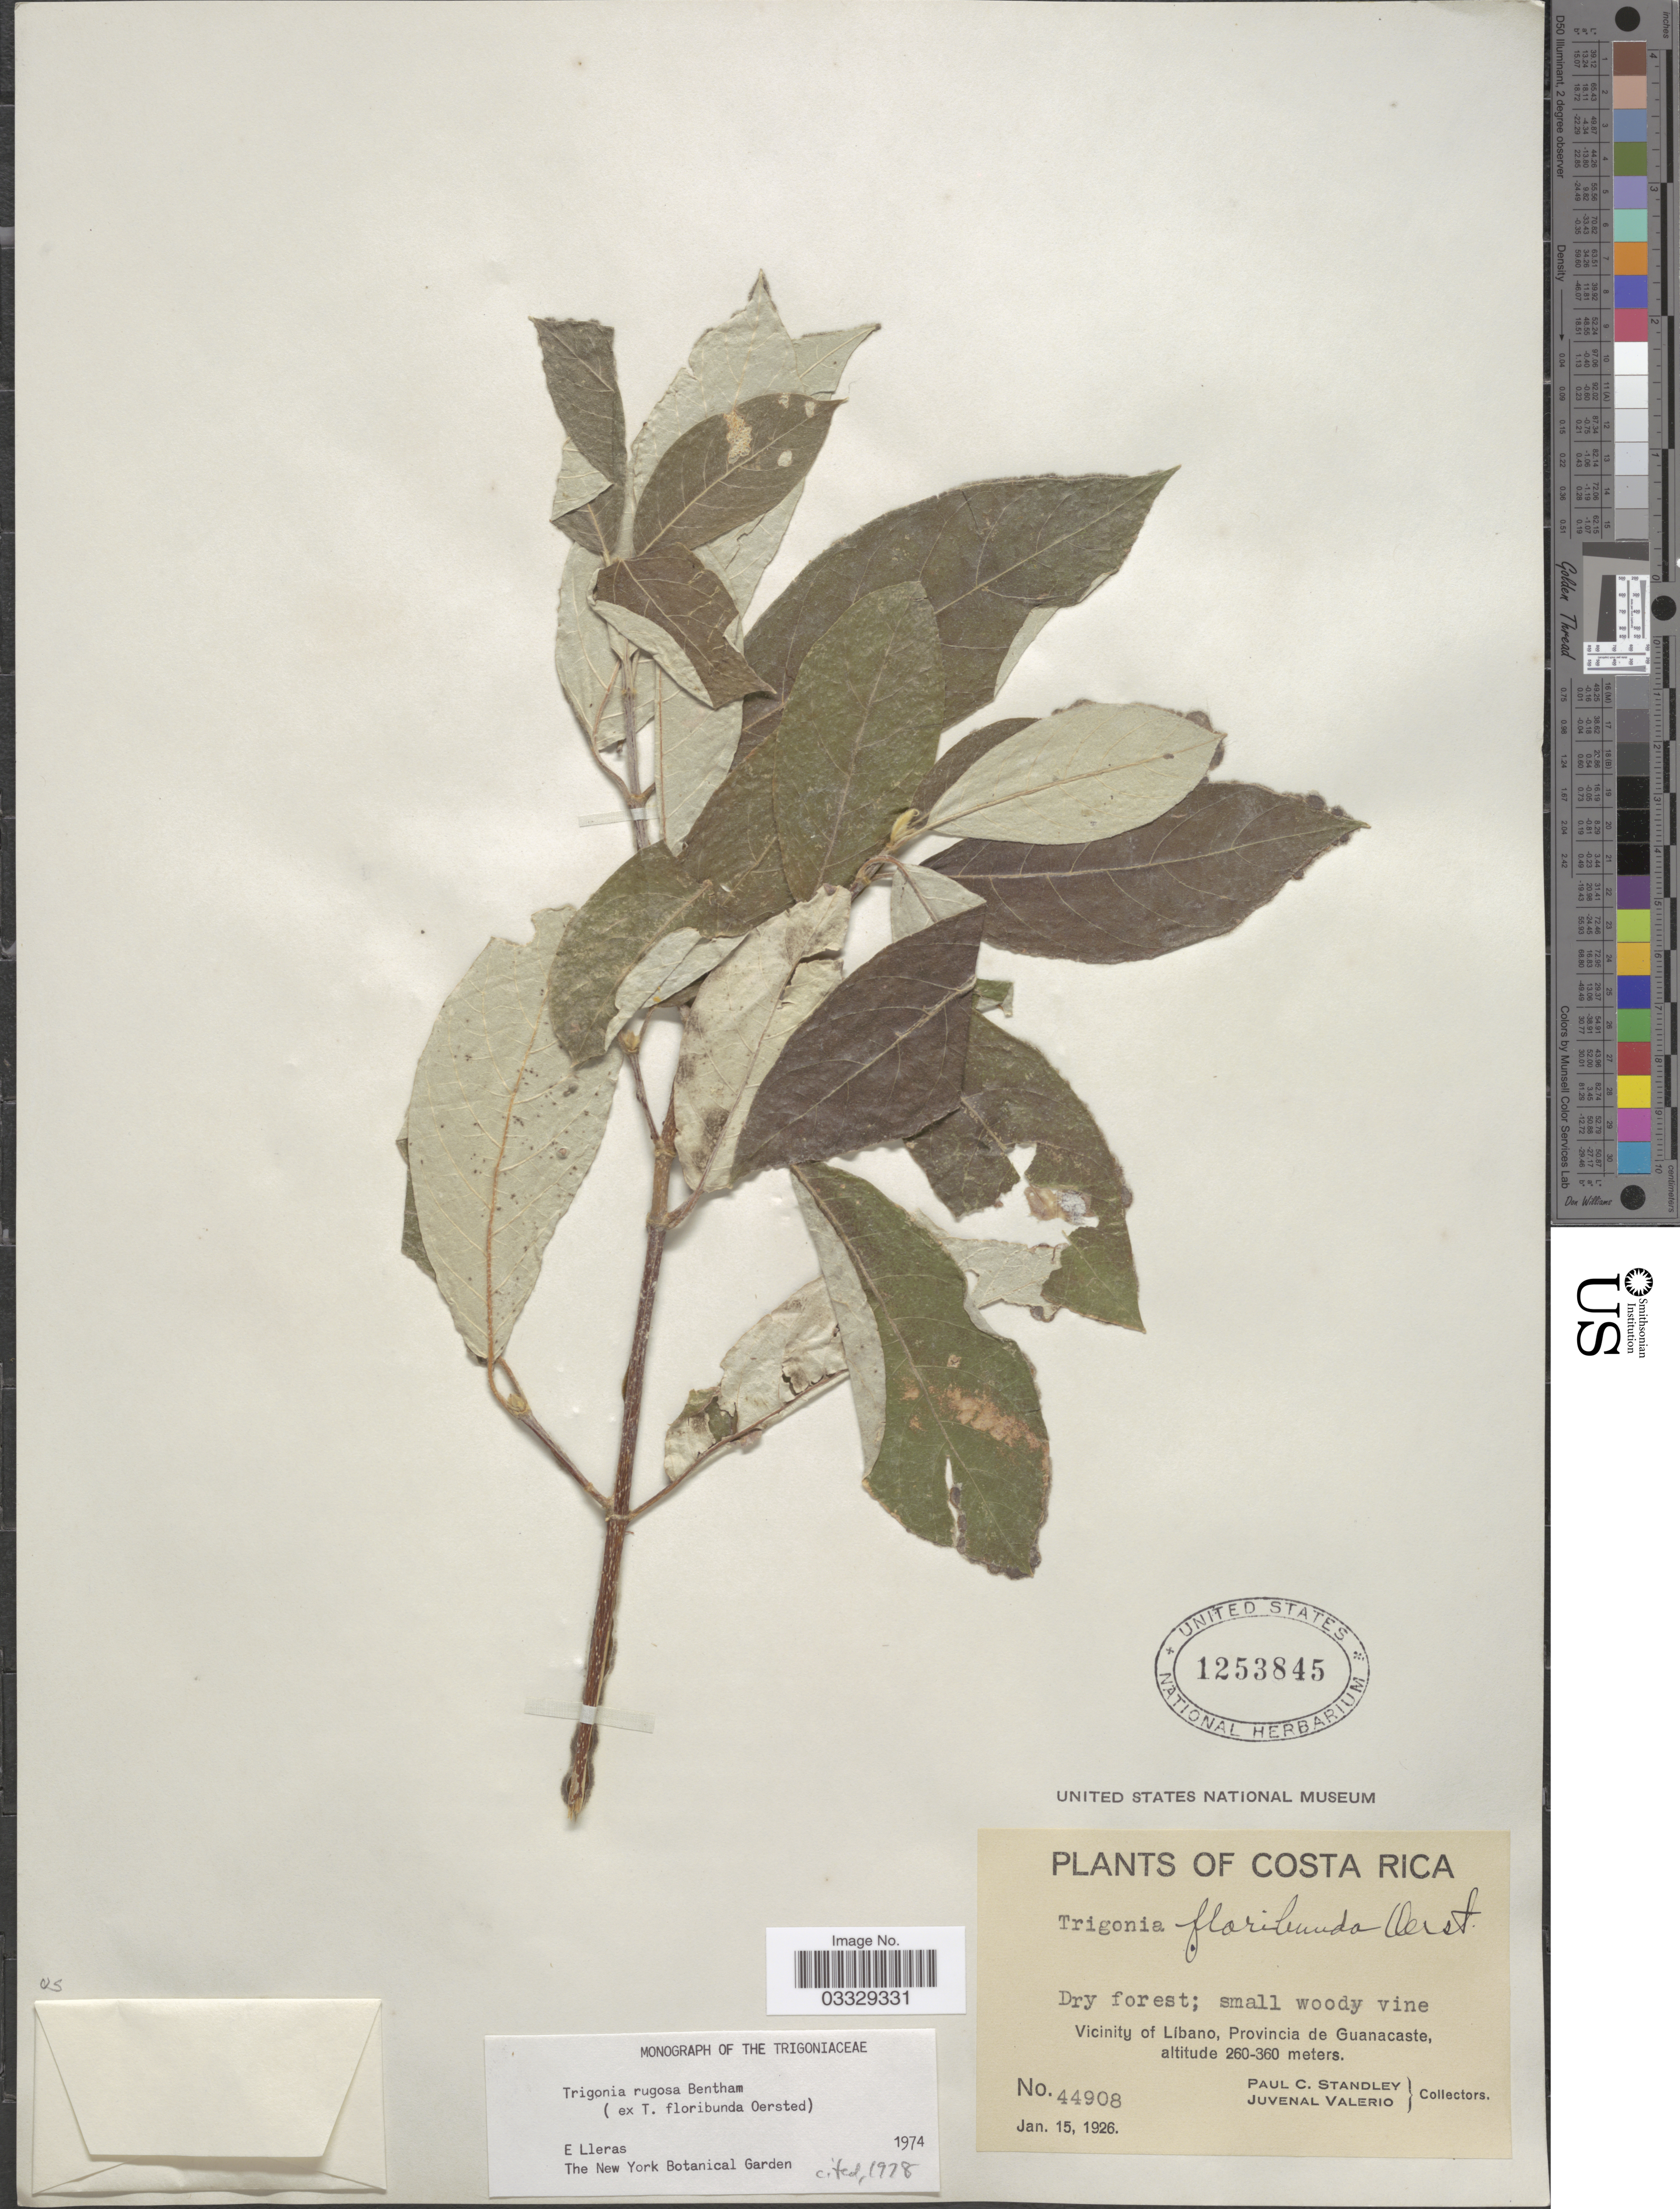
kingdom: Plantae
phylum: Tracheophyta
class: Magnoliopsida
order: Malpighiales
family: Trigoniaceae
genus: Trigonia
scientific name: Trigonia rugosa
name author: Benth.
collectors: P. C. Standley & J. Valerio R.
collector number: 44908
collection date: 1926-01-15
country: Costa Rica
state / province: Guanacaste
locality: Vicinity of Libano.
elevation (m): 260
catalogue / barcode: US 1253845